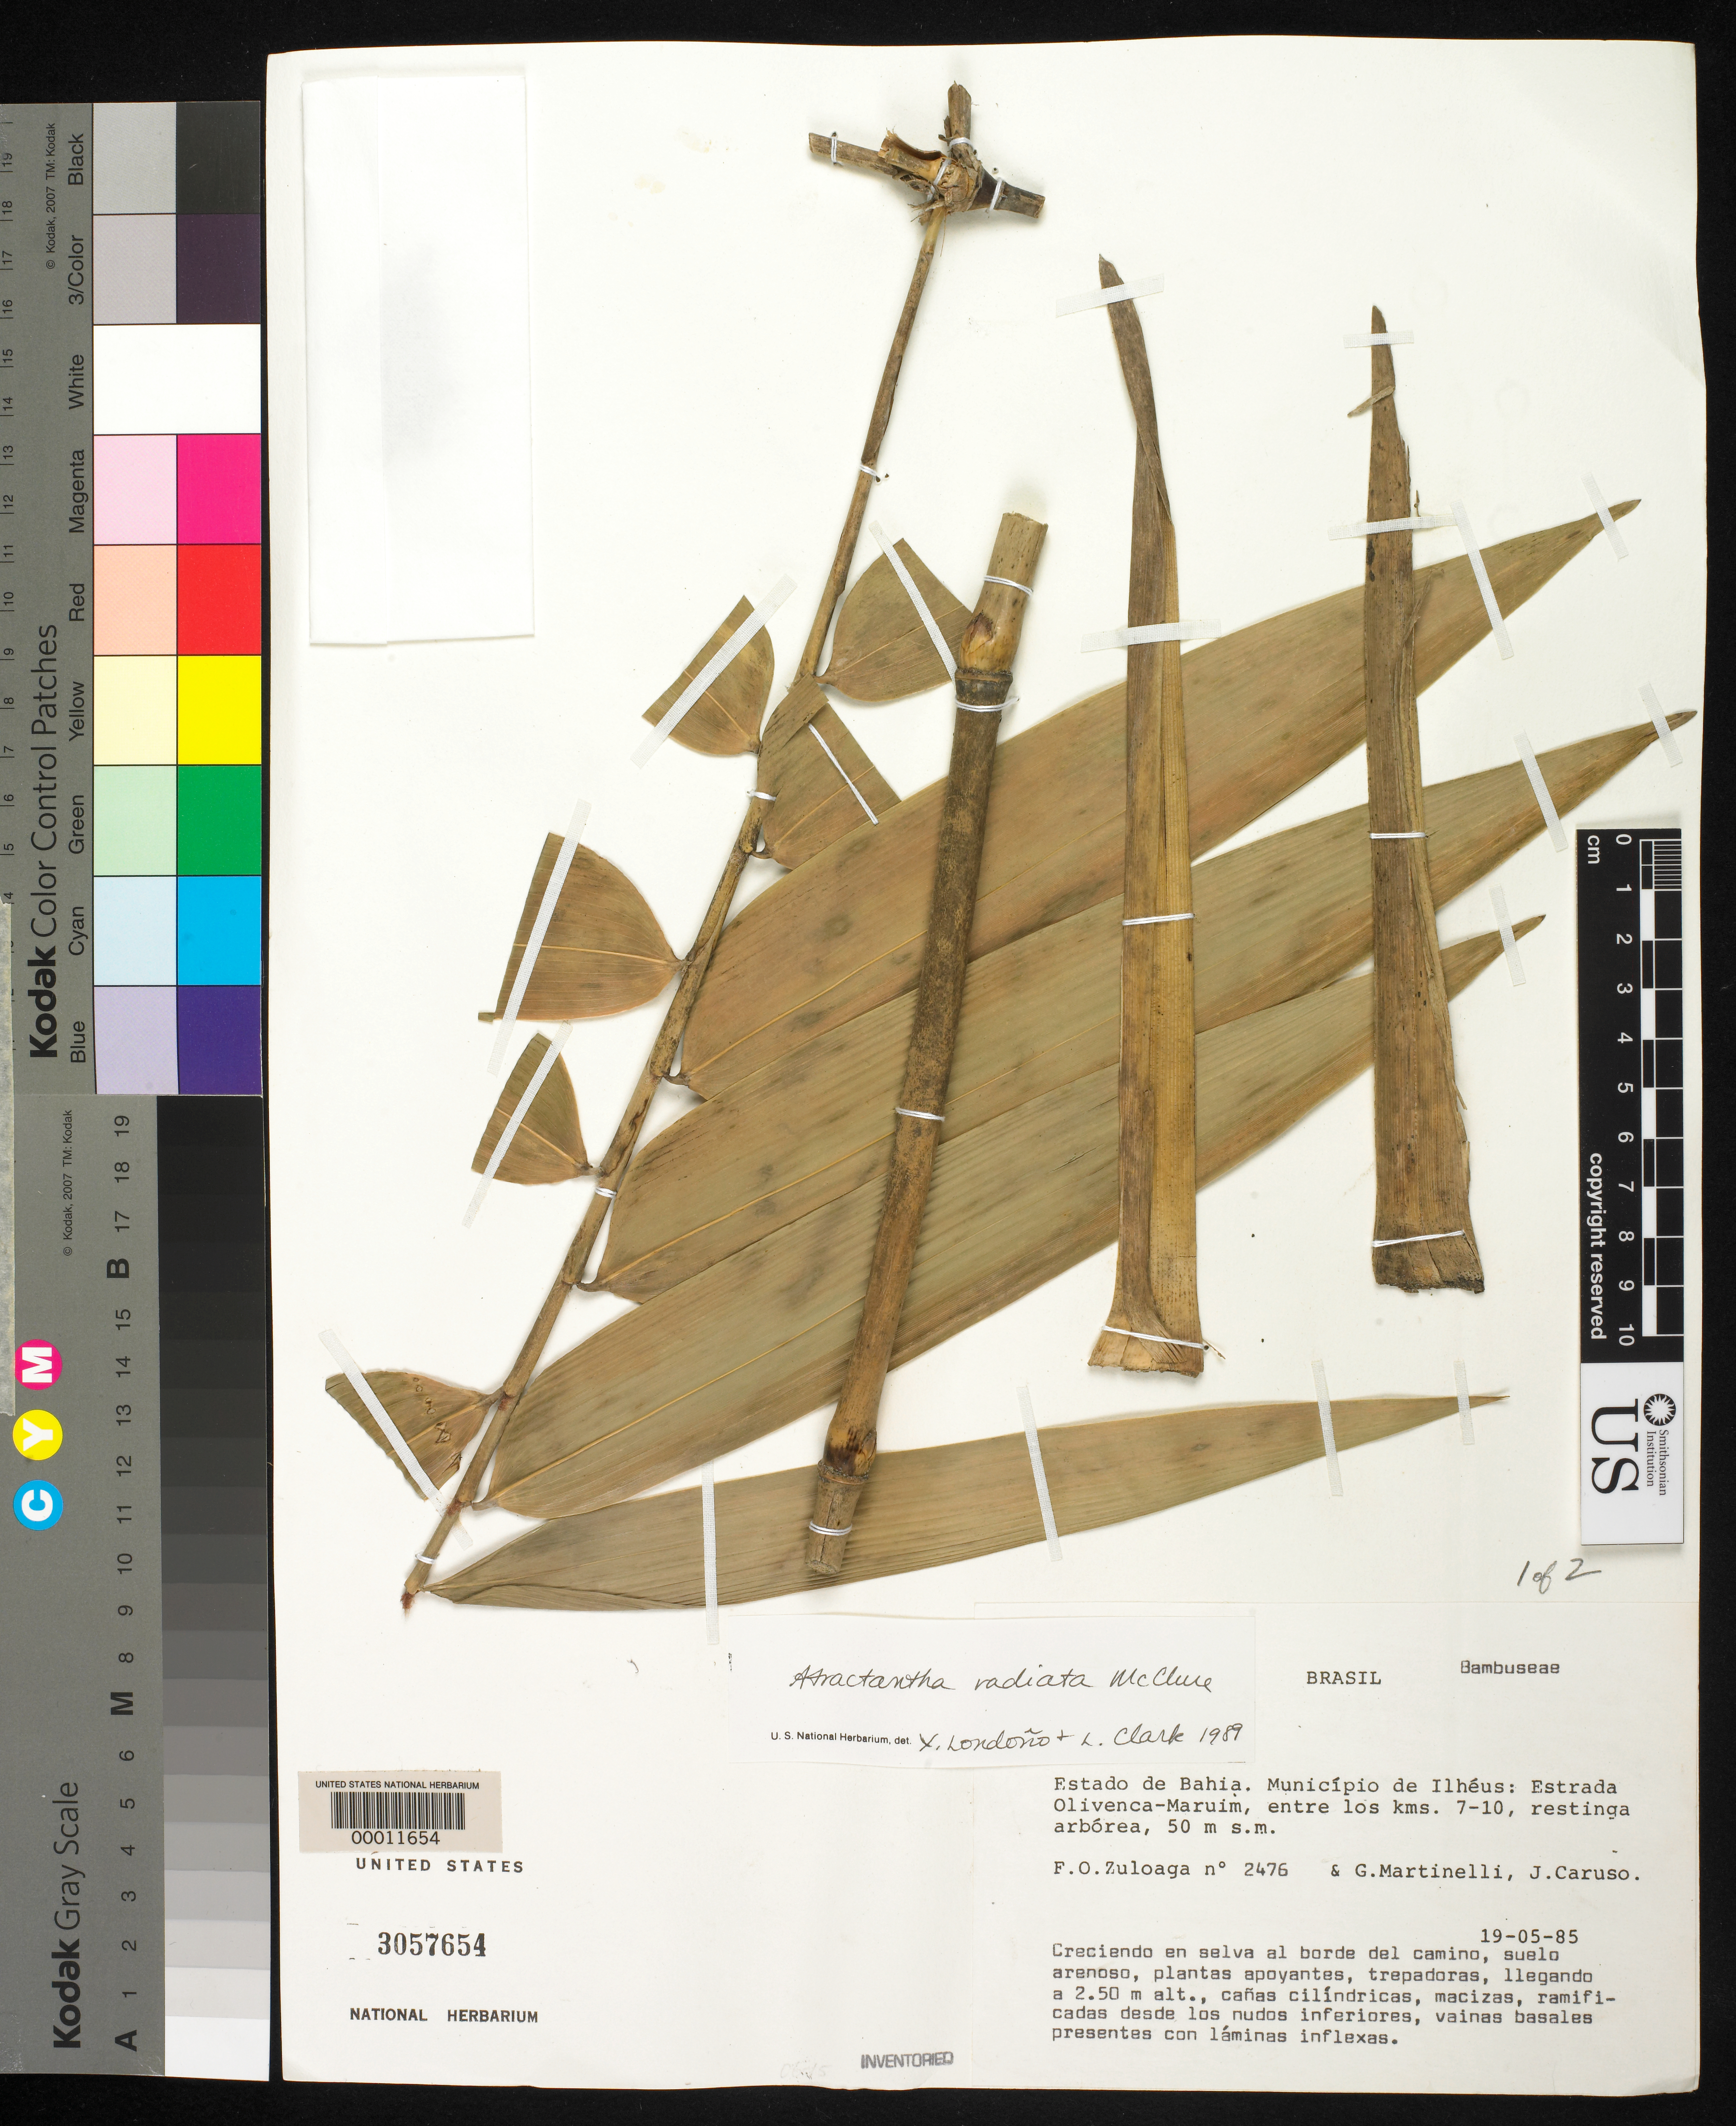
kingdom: Plantae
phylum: Tracheophyta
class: Liliopsida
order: Poales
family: Poaceae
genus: Atractantha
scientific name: Atractantha radiata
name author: McClure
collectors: F. O. Zuloaga, G. Martinelli & J. Caruso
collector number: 2476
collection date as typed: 19 May 1985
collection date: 1985-05-19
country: Brazil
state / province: Bahia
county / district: Ilhéus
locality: Estrada olivenca-marium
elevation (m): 50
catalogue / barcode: US 3057654